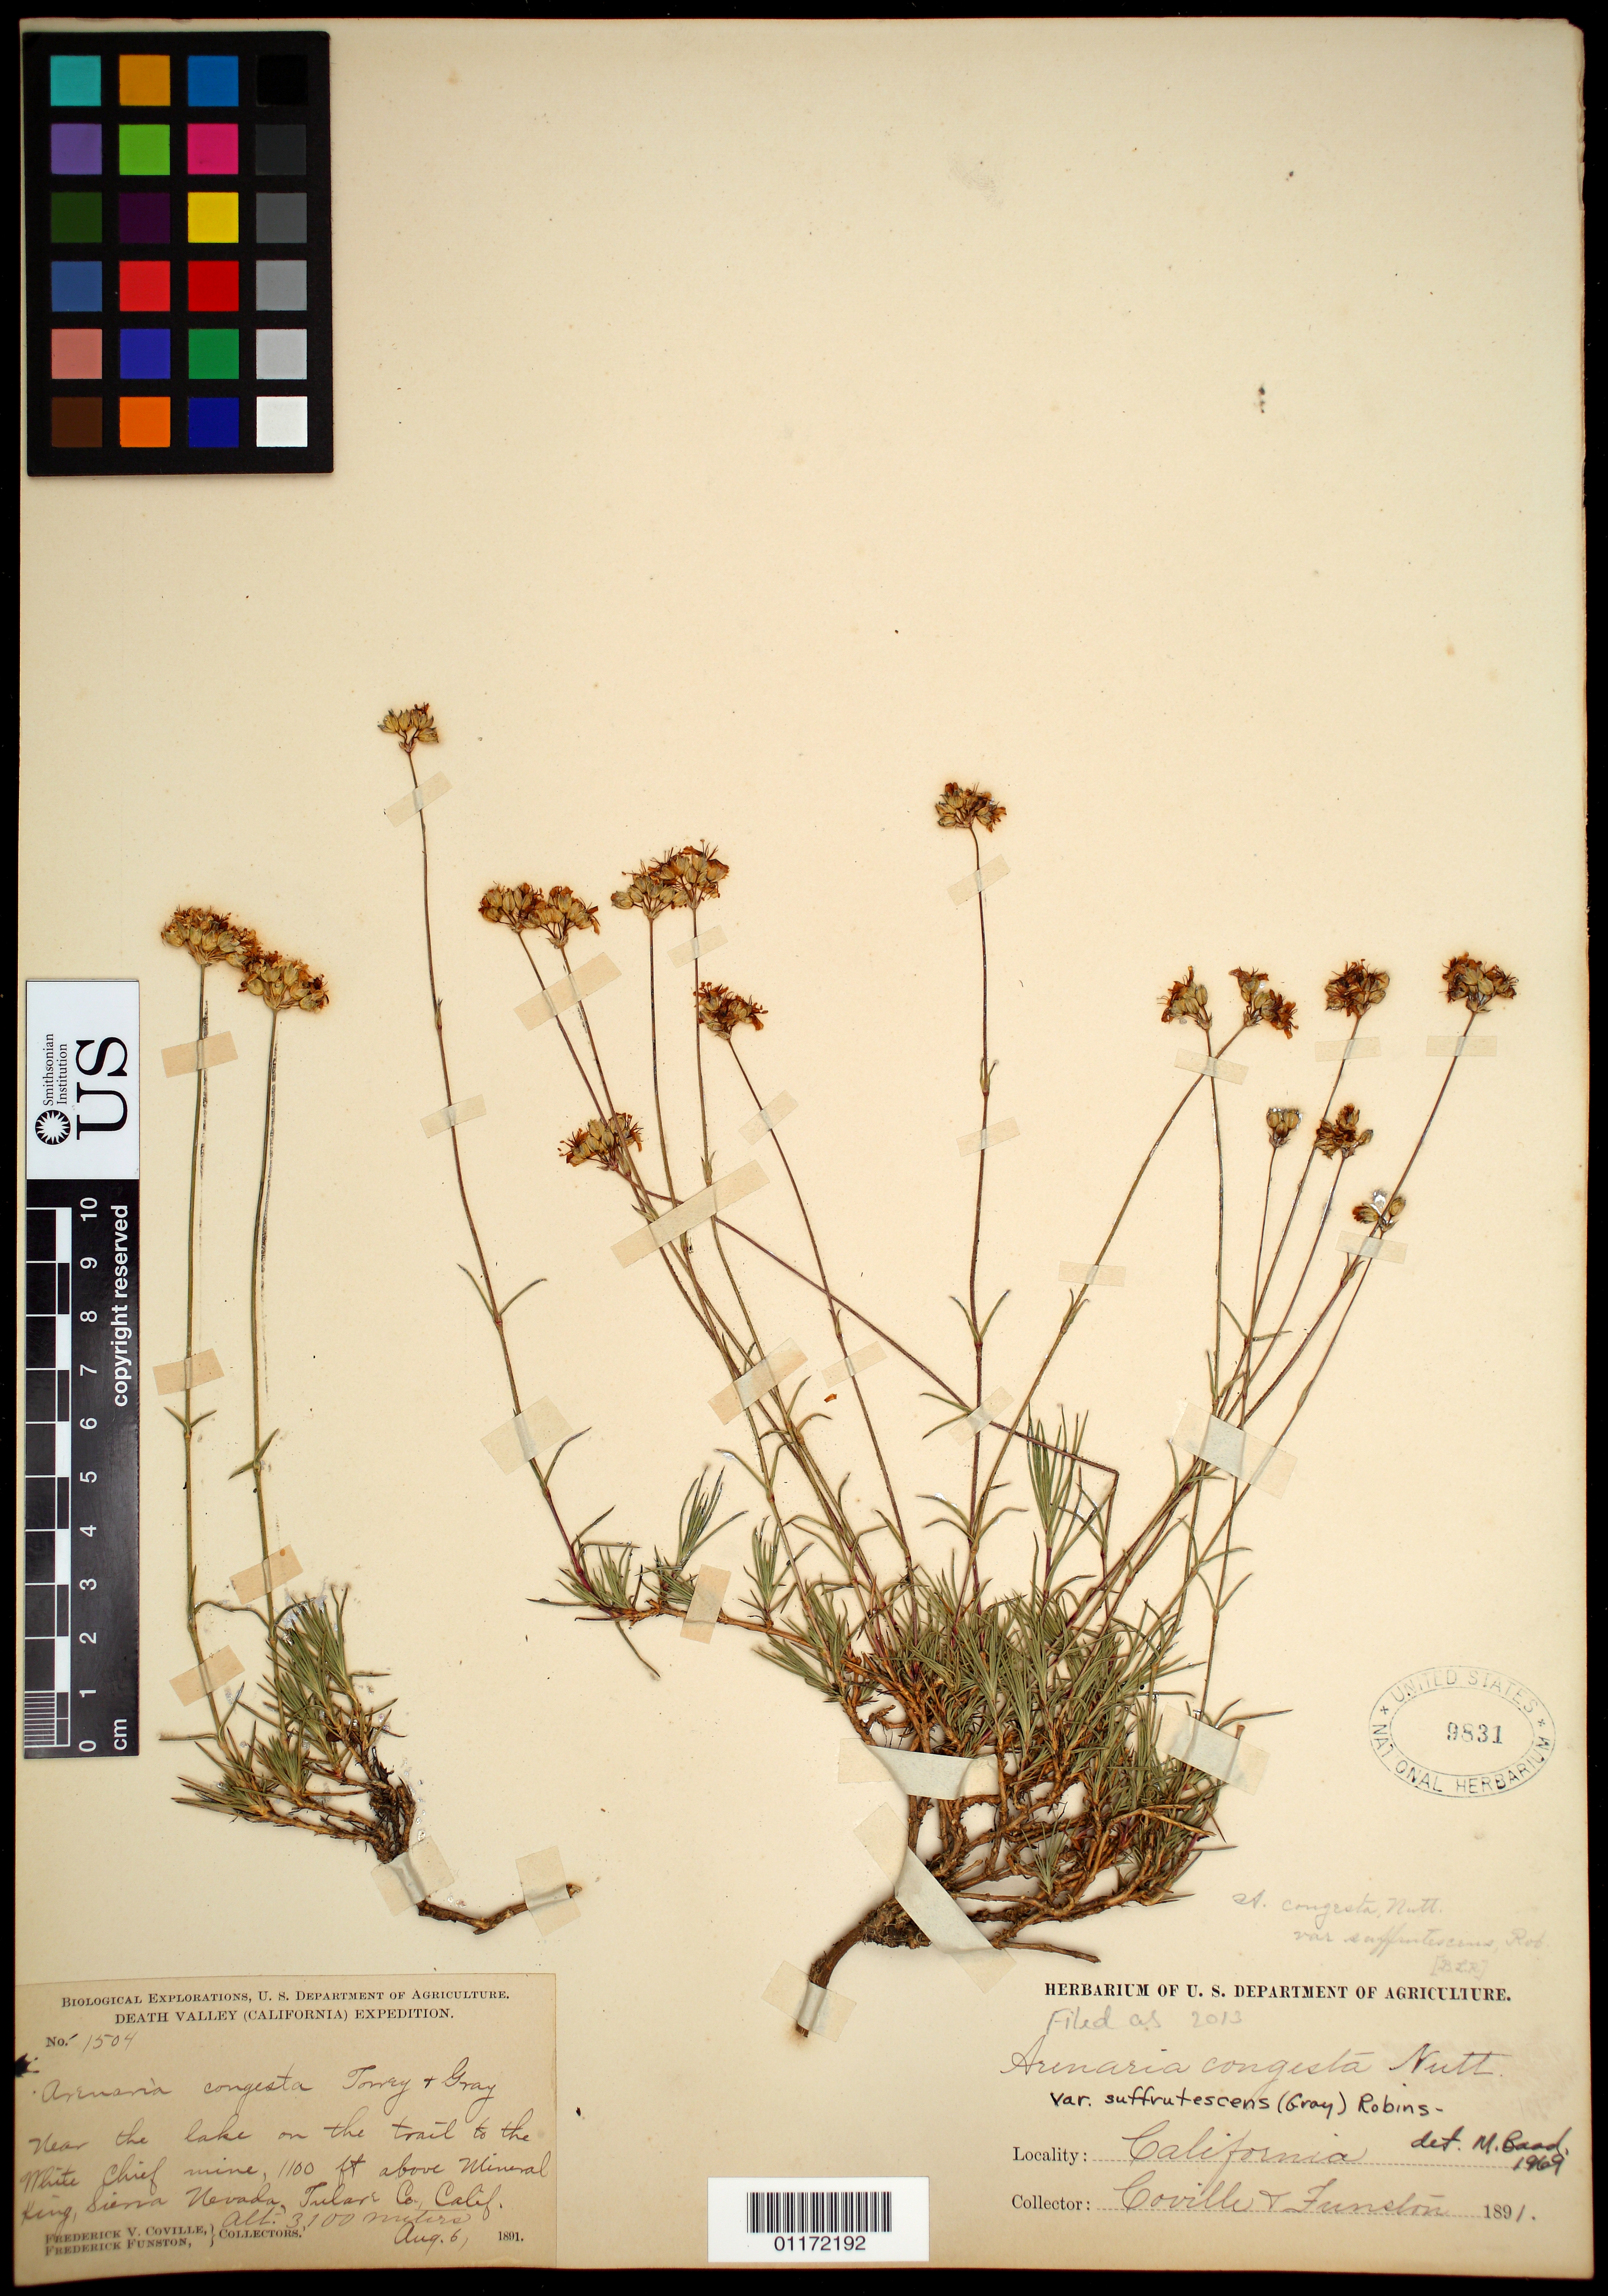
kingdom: Plantae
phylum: Tracheophyta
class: Magnoliopsida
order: Caryophyllales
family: Caryophyllaceae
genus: Eremogone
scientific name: Eremogone congesta var. suffrutescens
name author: (A. Gray) R.L. Hartm. & Rabeler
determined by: Strong, Mark T., (BOT), Smithsonian Institution - National Museum of Natural History (UNITED STATES)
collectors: F. V. Coville & F. Funston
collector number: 1504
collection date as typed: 06 Aug 1891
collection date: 1891-08-06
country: United States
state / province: California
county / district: Tulare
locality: Near the lake on the trail to the White Chief mine, 1000 ft. above Mineral King, Sierra Nevada.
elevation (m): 3100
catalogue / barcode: US 9831